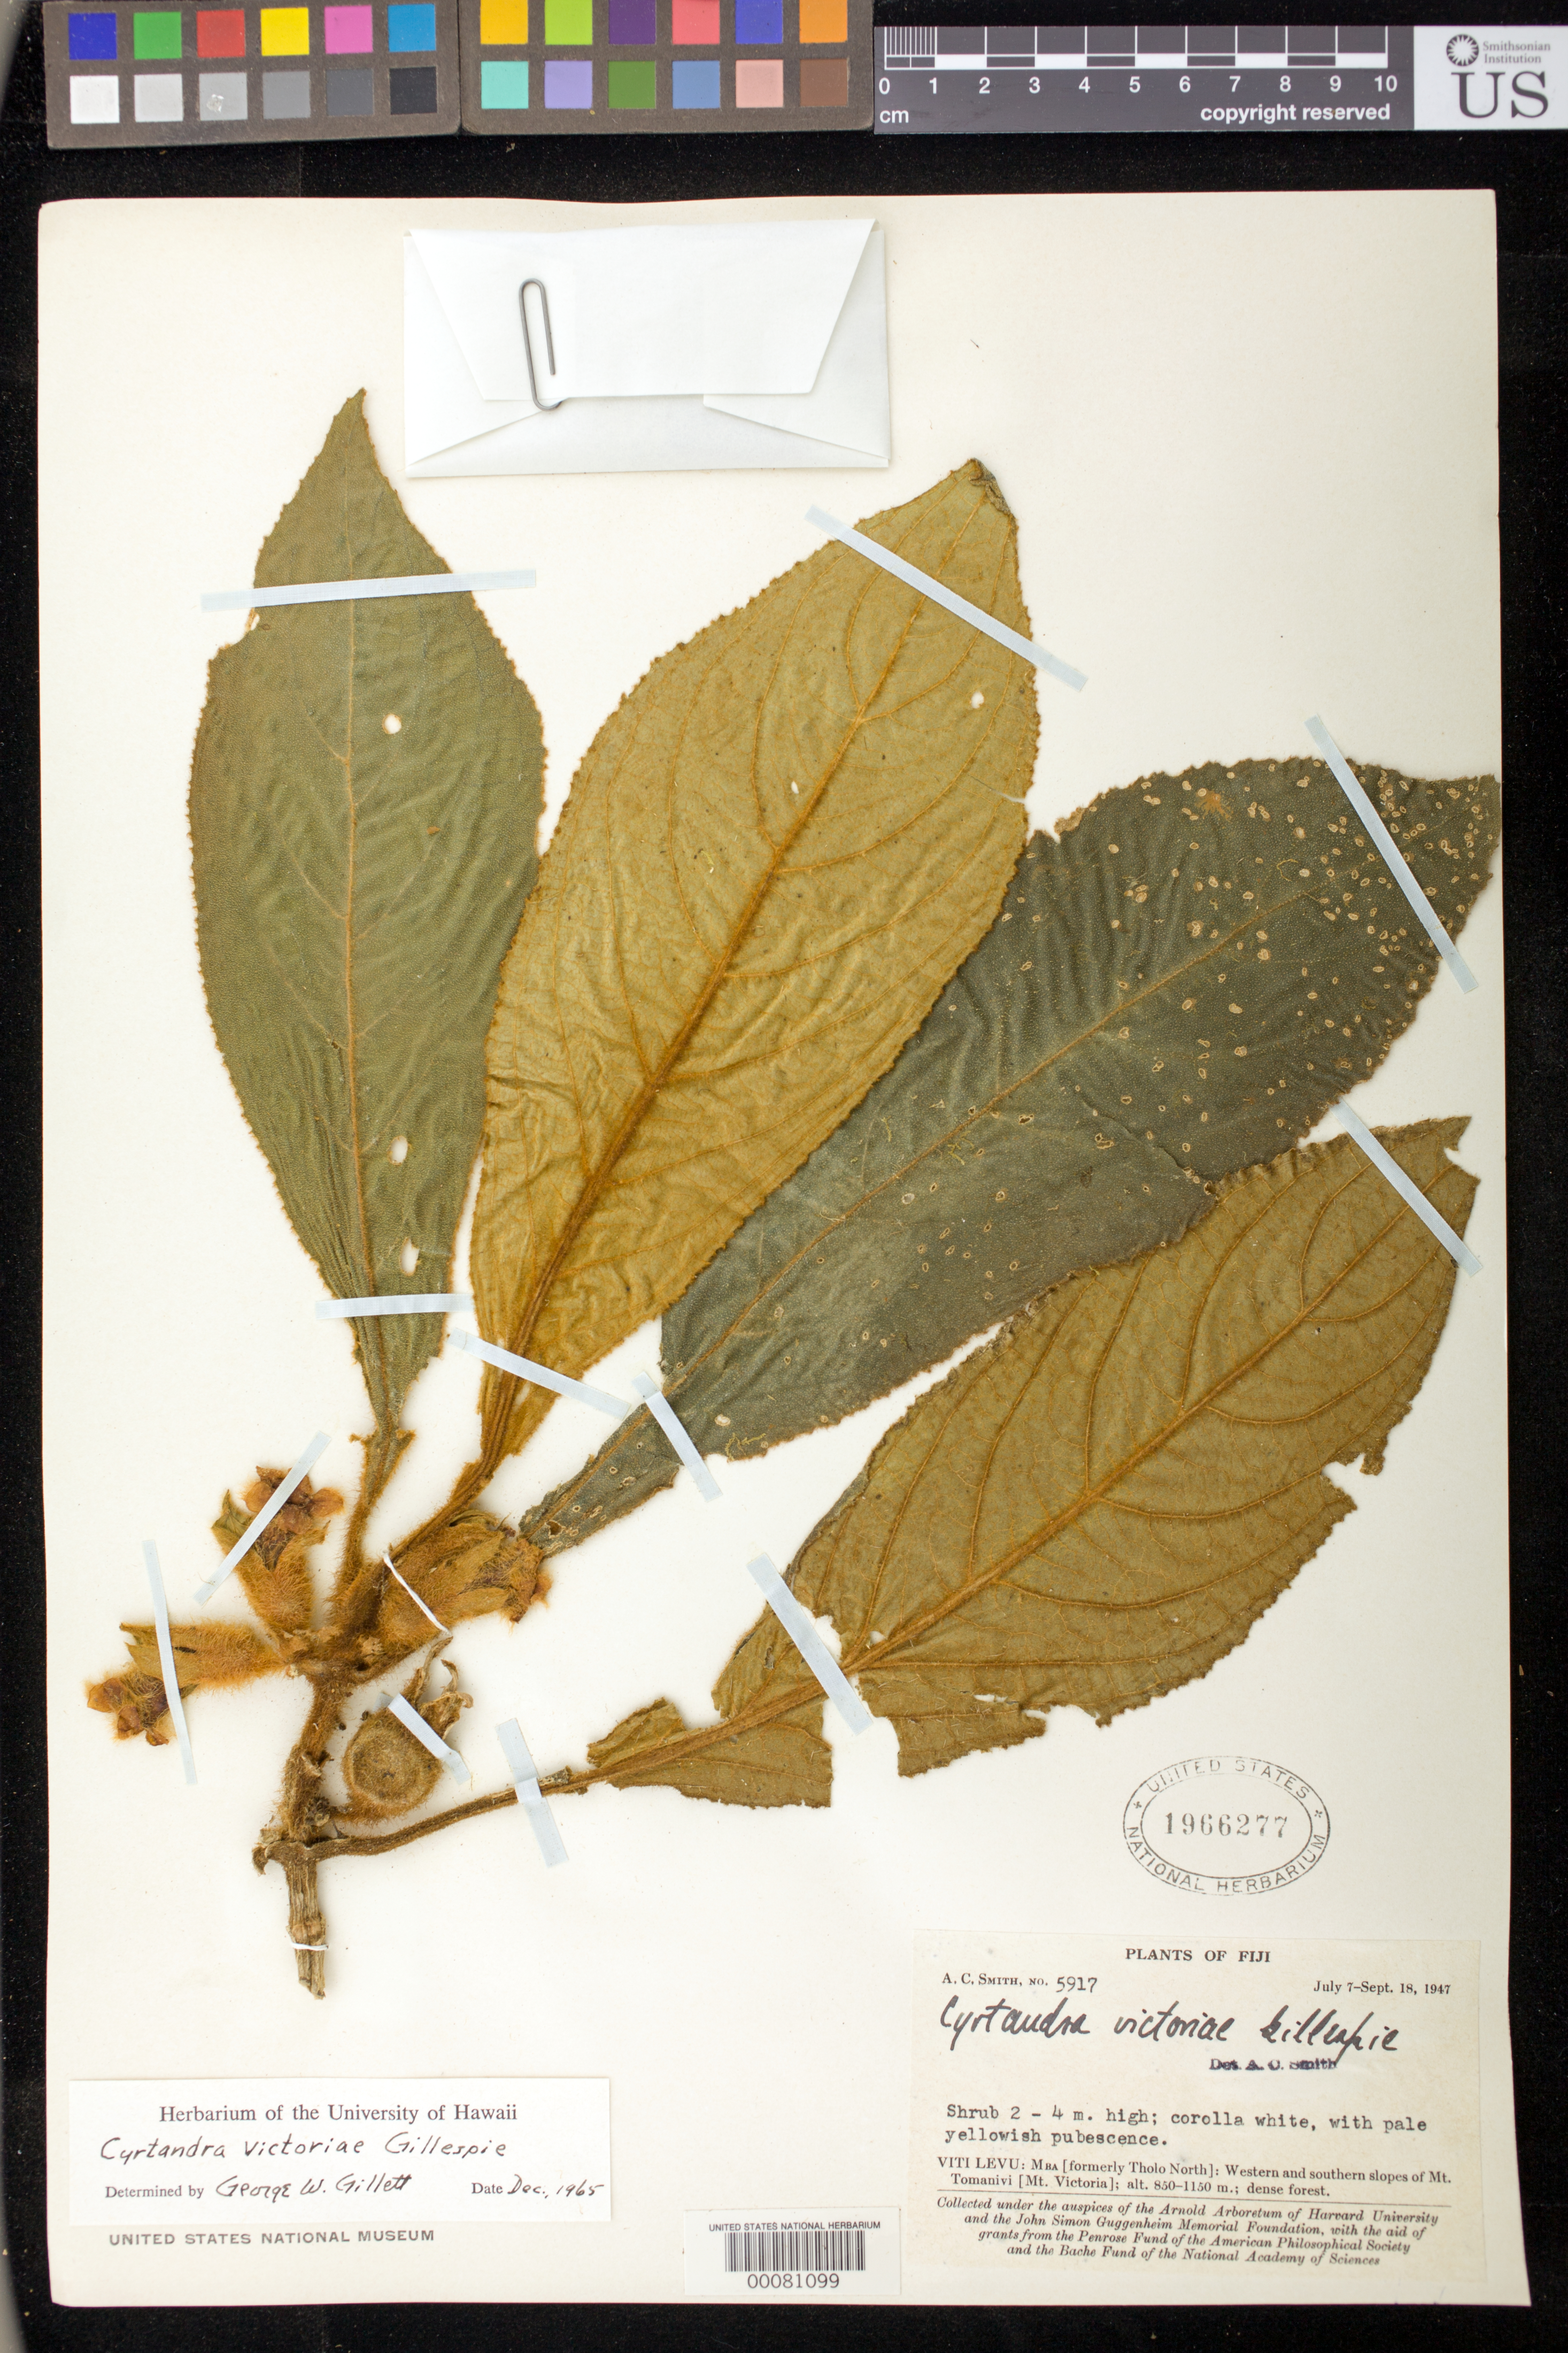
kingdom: Plantae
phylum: Tracheophyta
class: Magnoliopsida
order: Lamiales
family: Gesneriaceae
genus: Cyrtandra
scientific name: Cyrtandra victoriae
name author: Gillespie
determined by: Gillett, G. W.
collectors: A. C. Smith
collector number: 5917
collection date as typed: Jul-Sep 1947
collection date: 1947-07/1947-09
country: Fiji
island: Viti Levu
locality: Mba ¢formerly tholo north!, western and southern slopes of mt tomanivi ¢mt victoria!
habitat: Dense forest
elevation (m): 850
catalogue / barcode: US 1966277